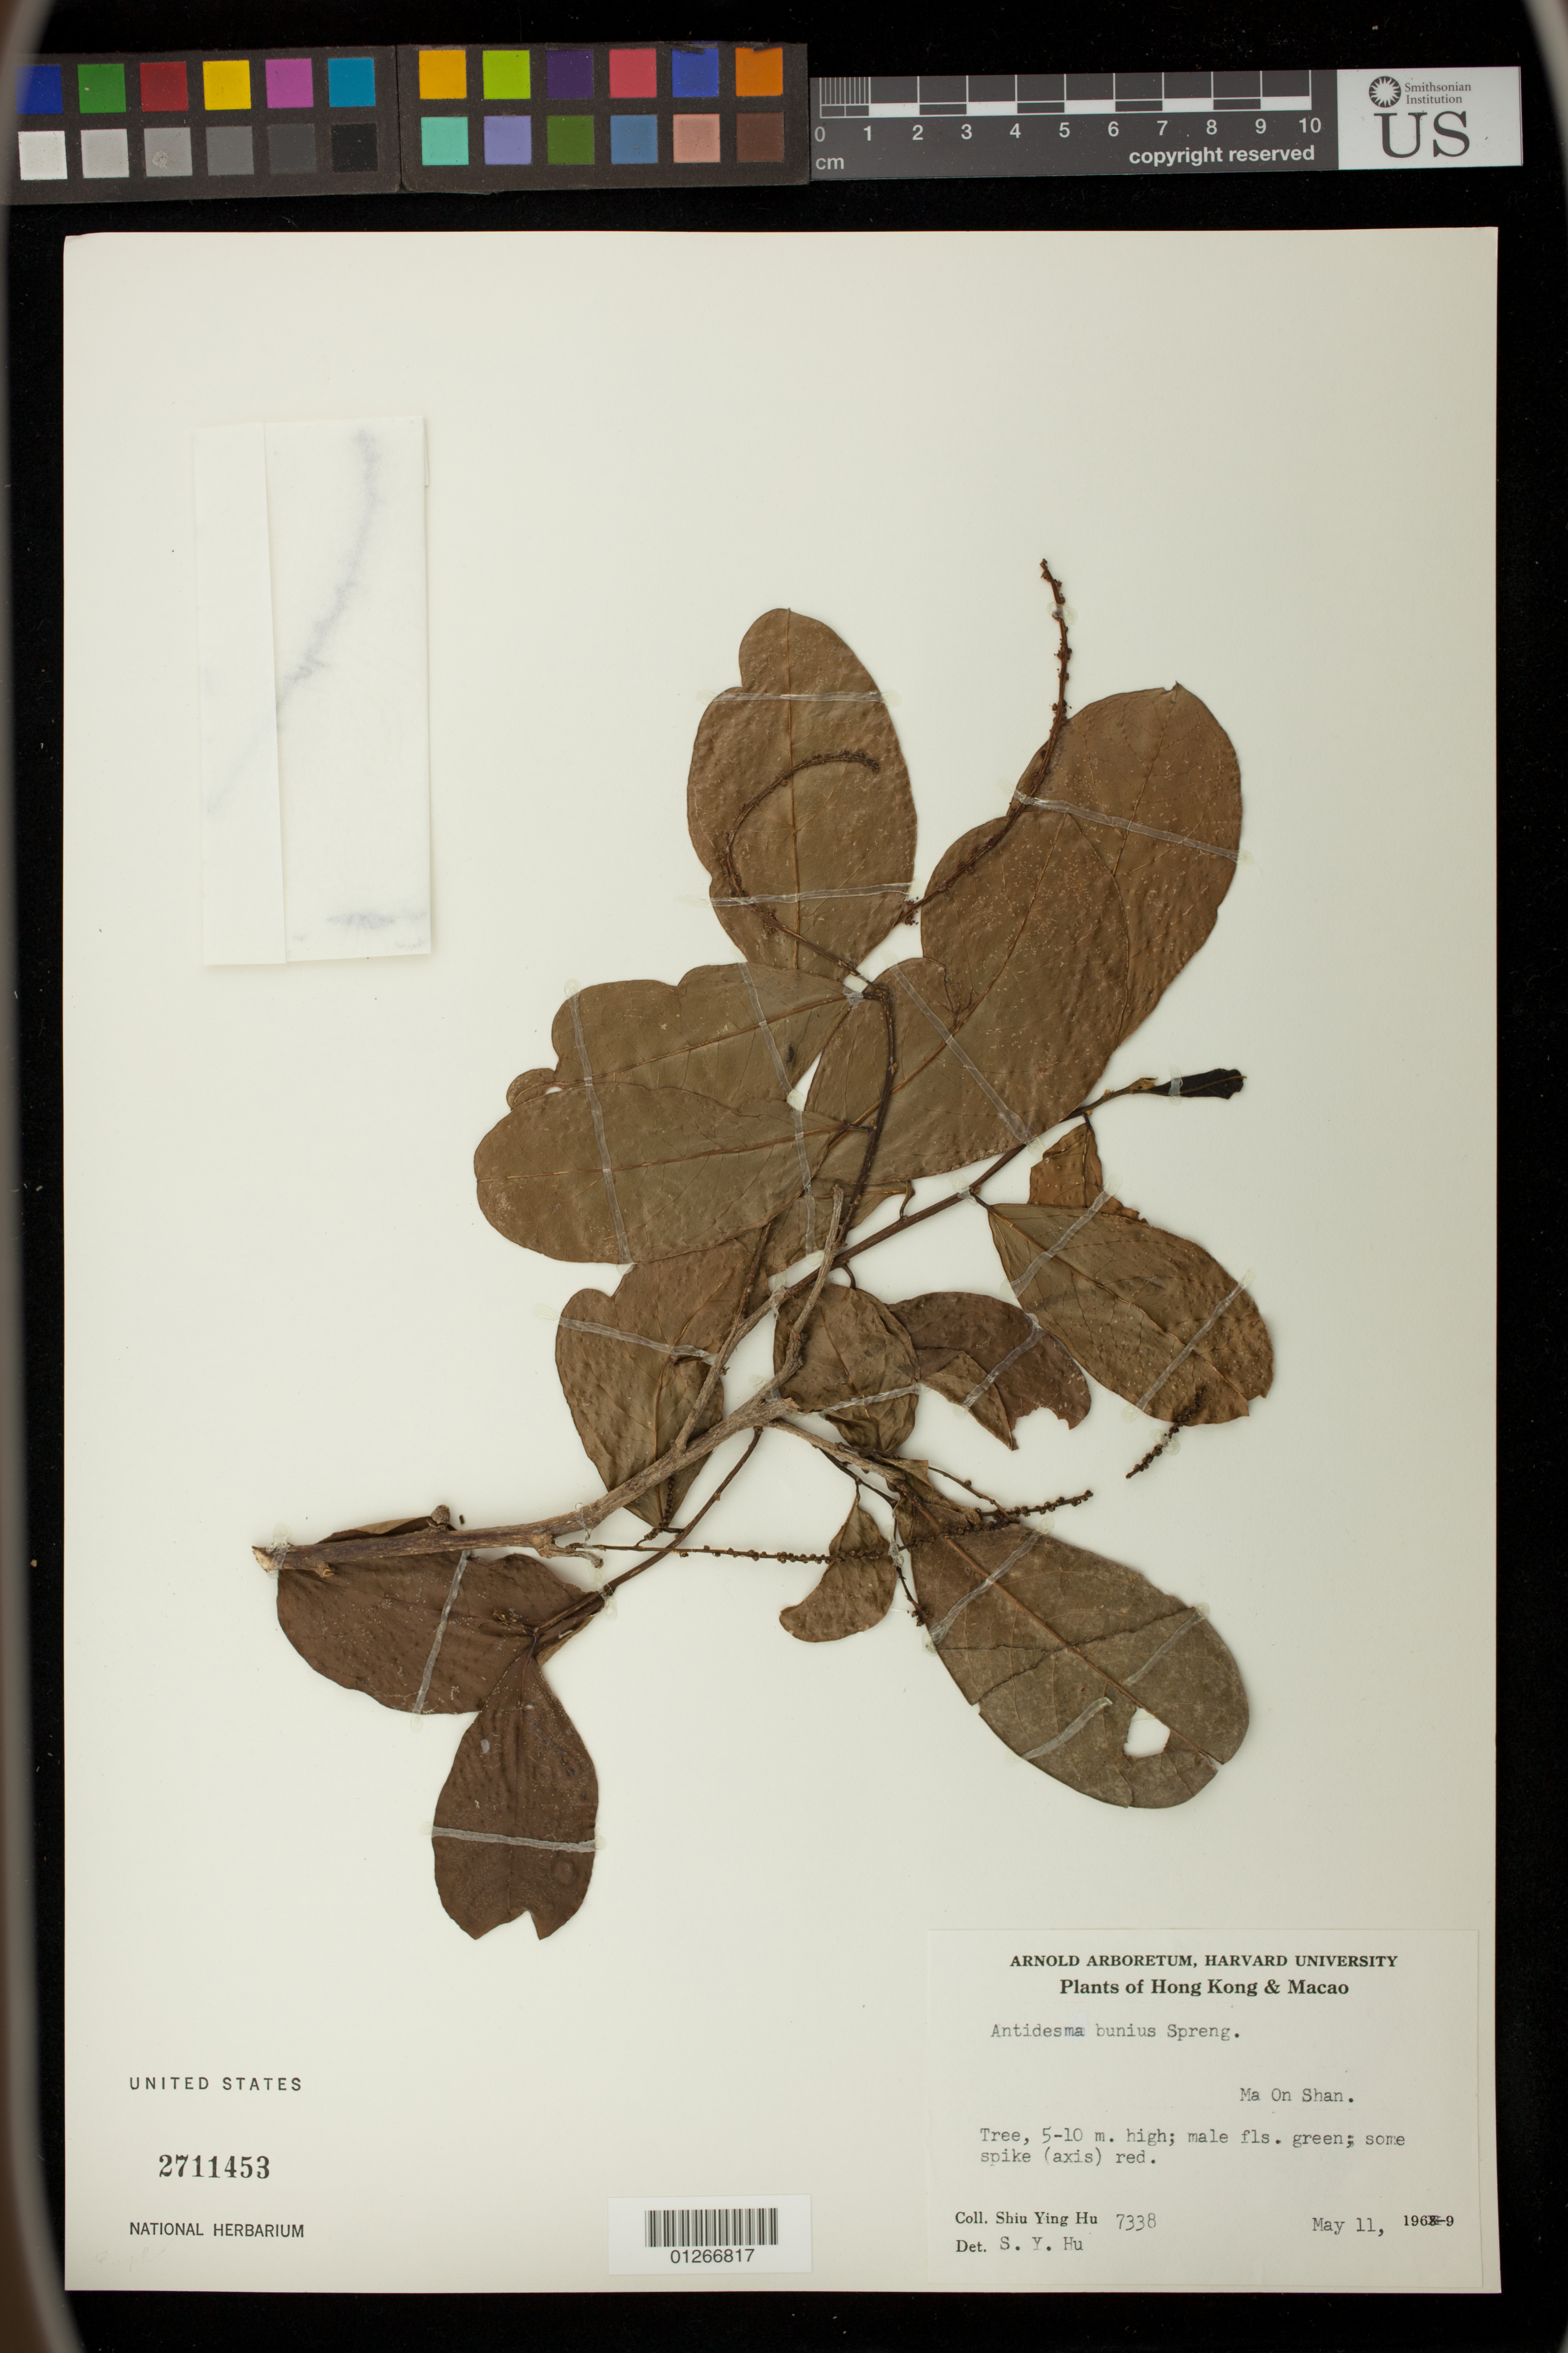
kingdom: Plantae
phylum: Tracheophyta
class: Magnoliopsida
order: Malpighiales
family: Phyllanthaceae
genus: Antidesma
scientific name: Antidesma bunius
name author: (L.) Spreng.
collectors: S. Y. Hu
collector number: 7338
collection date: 1969-05-11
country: China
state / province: Hong Kong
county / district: Hong Kong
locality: Ma On Shan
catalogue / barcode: US 2711453